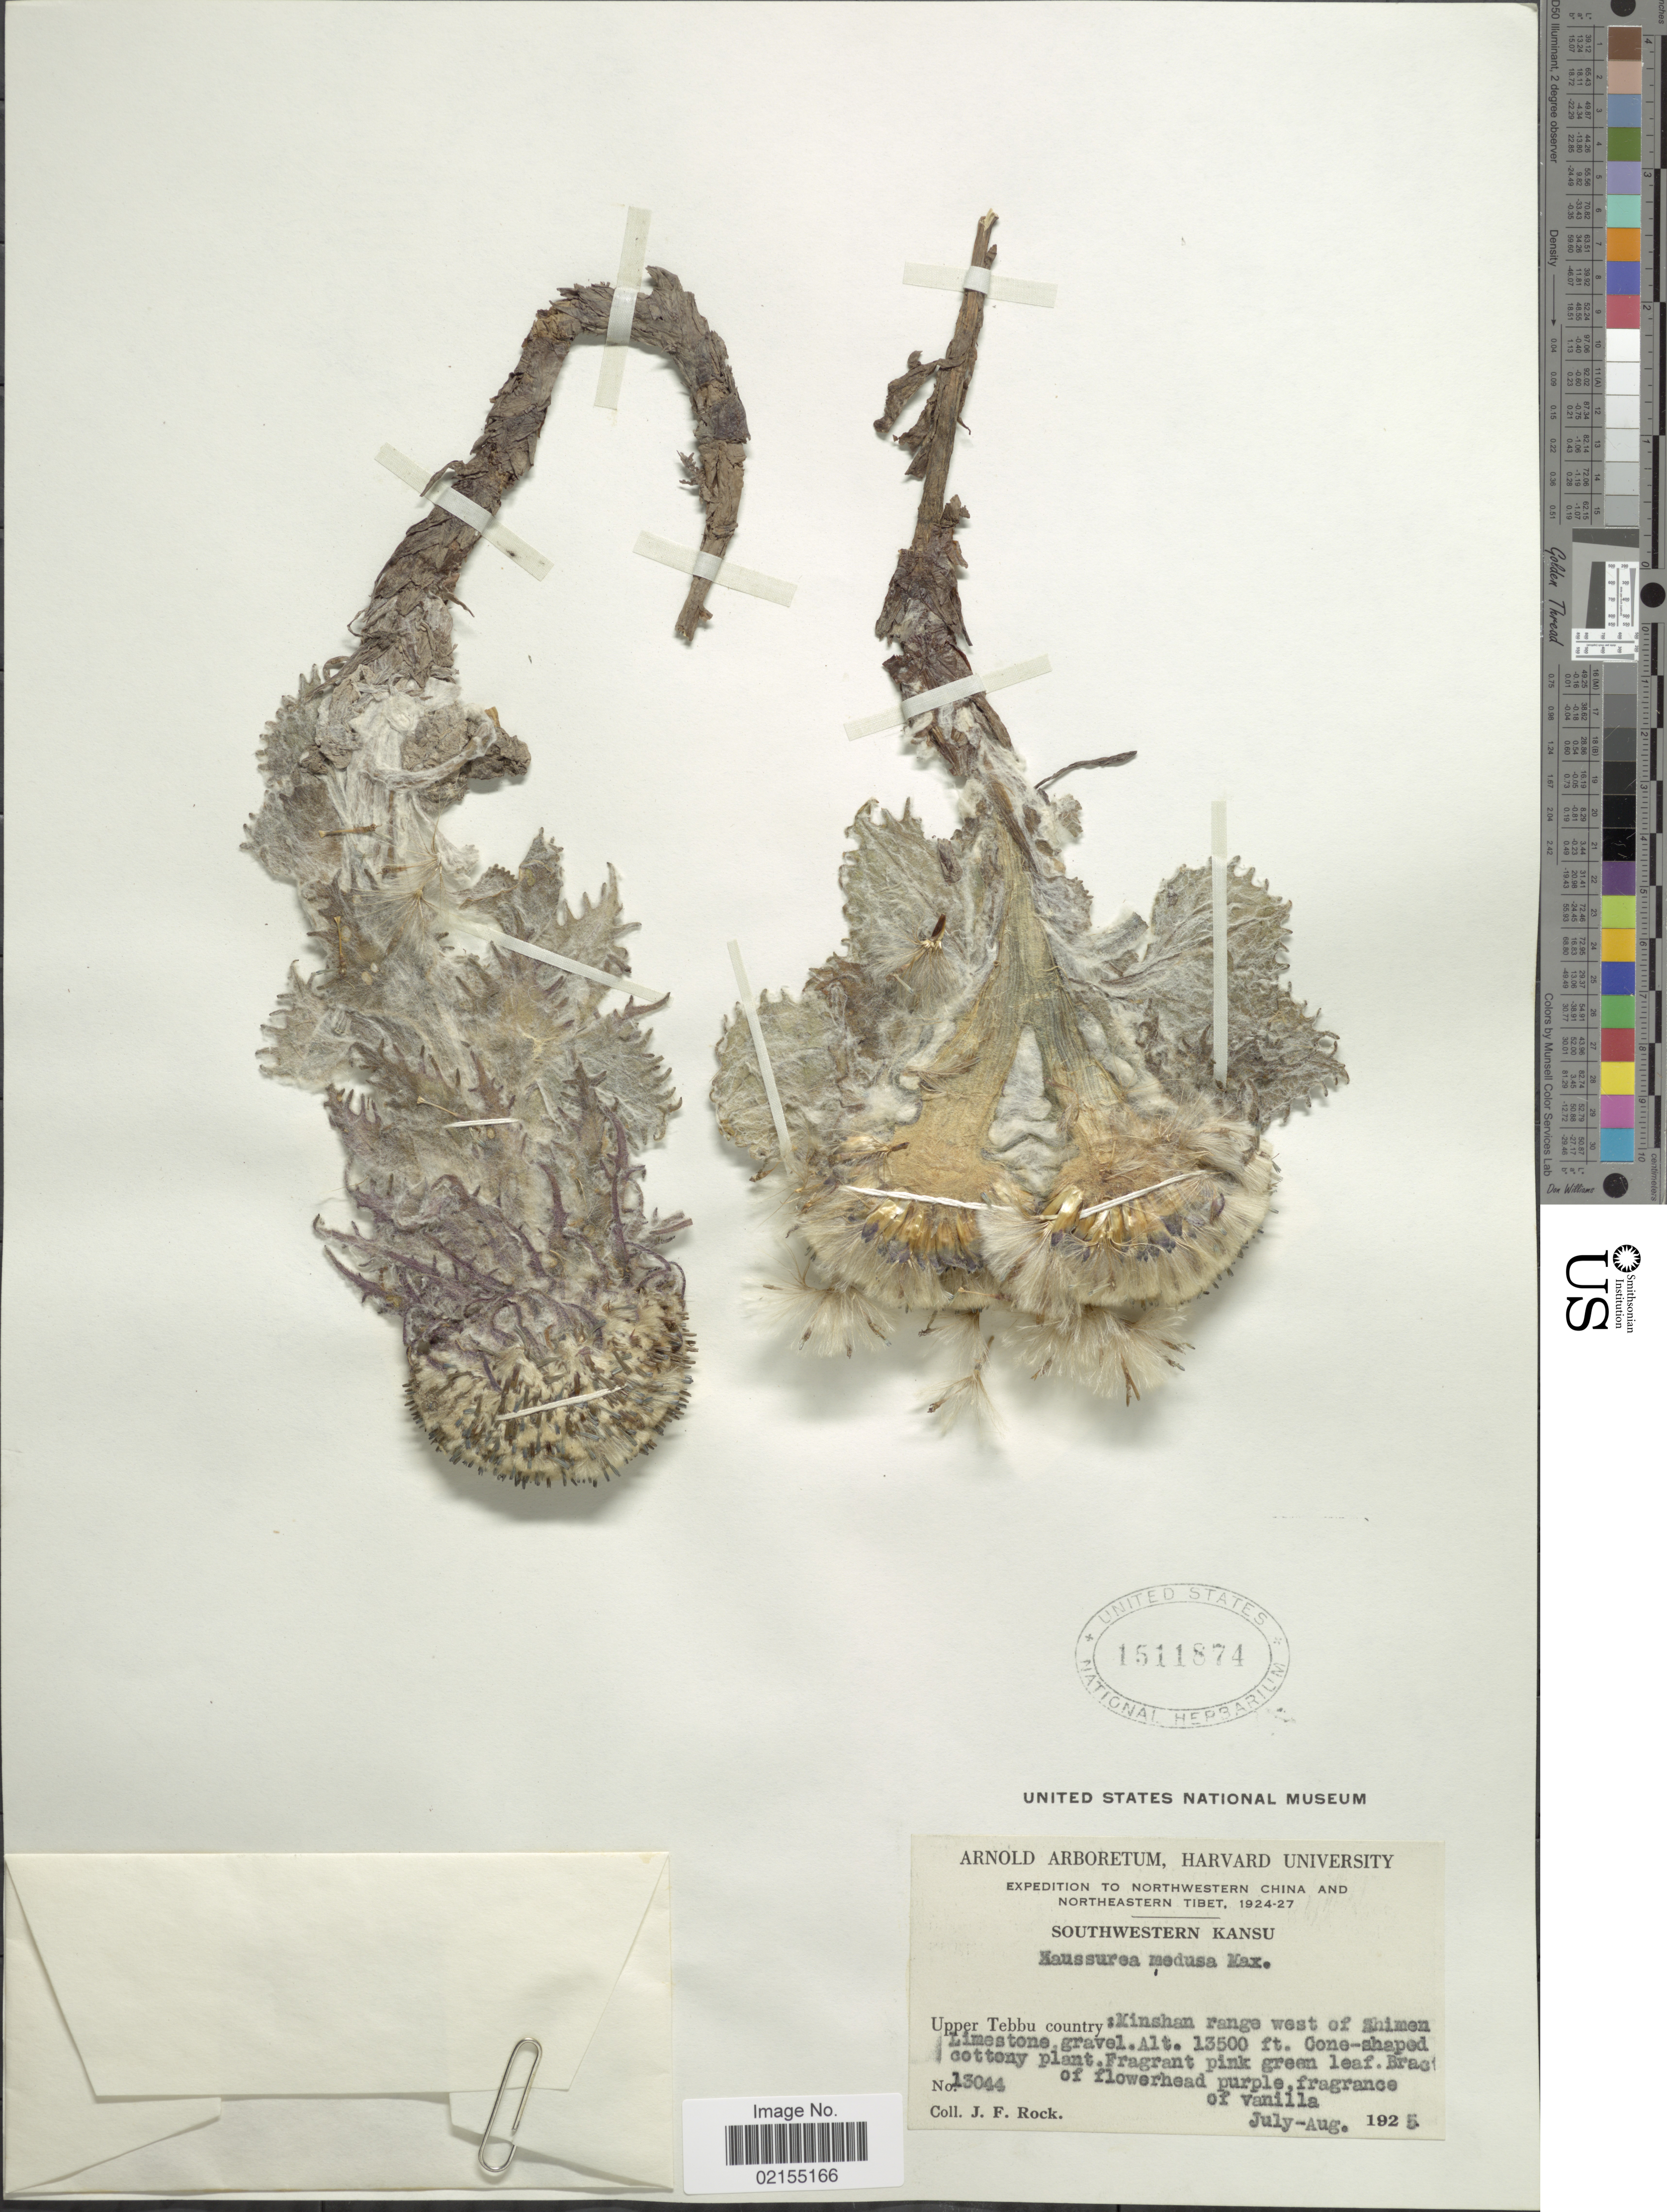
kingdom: Plantae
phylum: Tracheophyta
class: Magnoliopsida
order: Asterales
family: Asteraceae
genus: Saussurea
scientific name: Saussurea medusa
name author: Maxim.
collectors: J. Rock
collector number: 13044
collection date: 1925-07/1925-08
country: China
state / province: Gansu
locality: Northwestern China and Northeastern Tibet, Southwestern Kansu, Upper Tebbu Country; Minshan range west of Shimen Limestone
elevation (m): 4115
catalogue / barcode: US 1511874